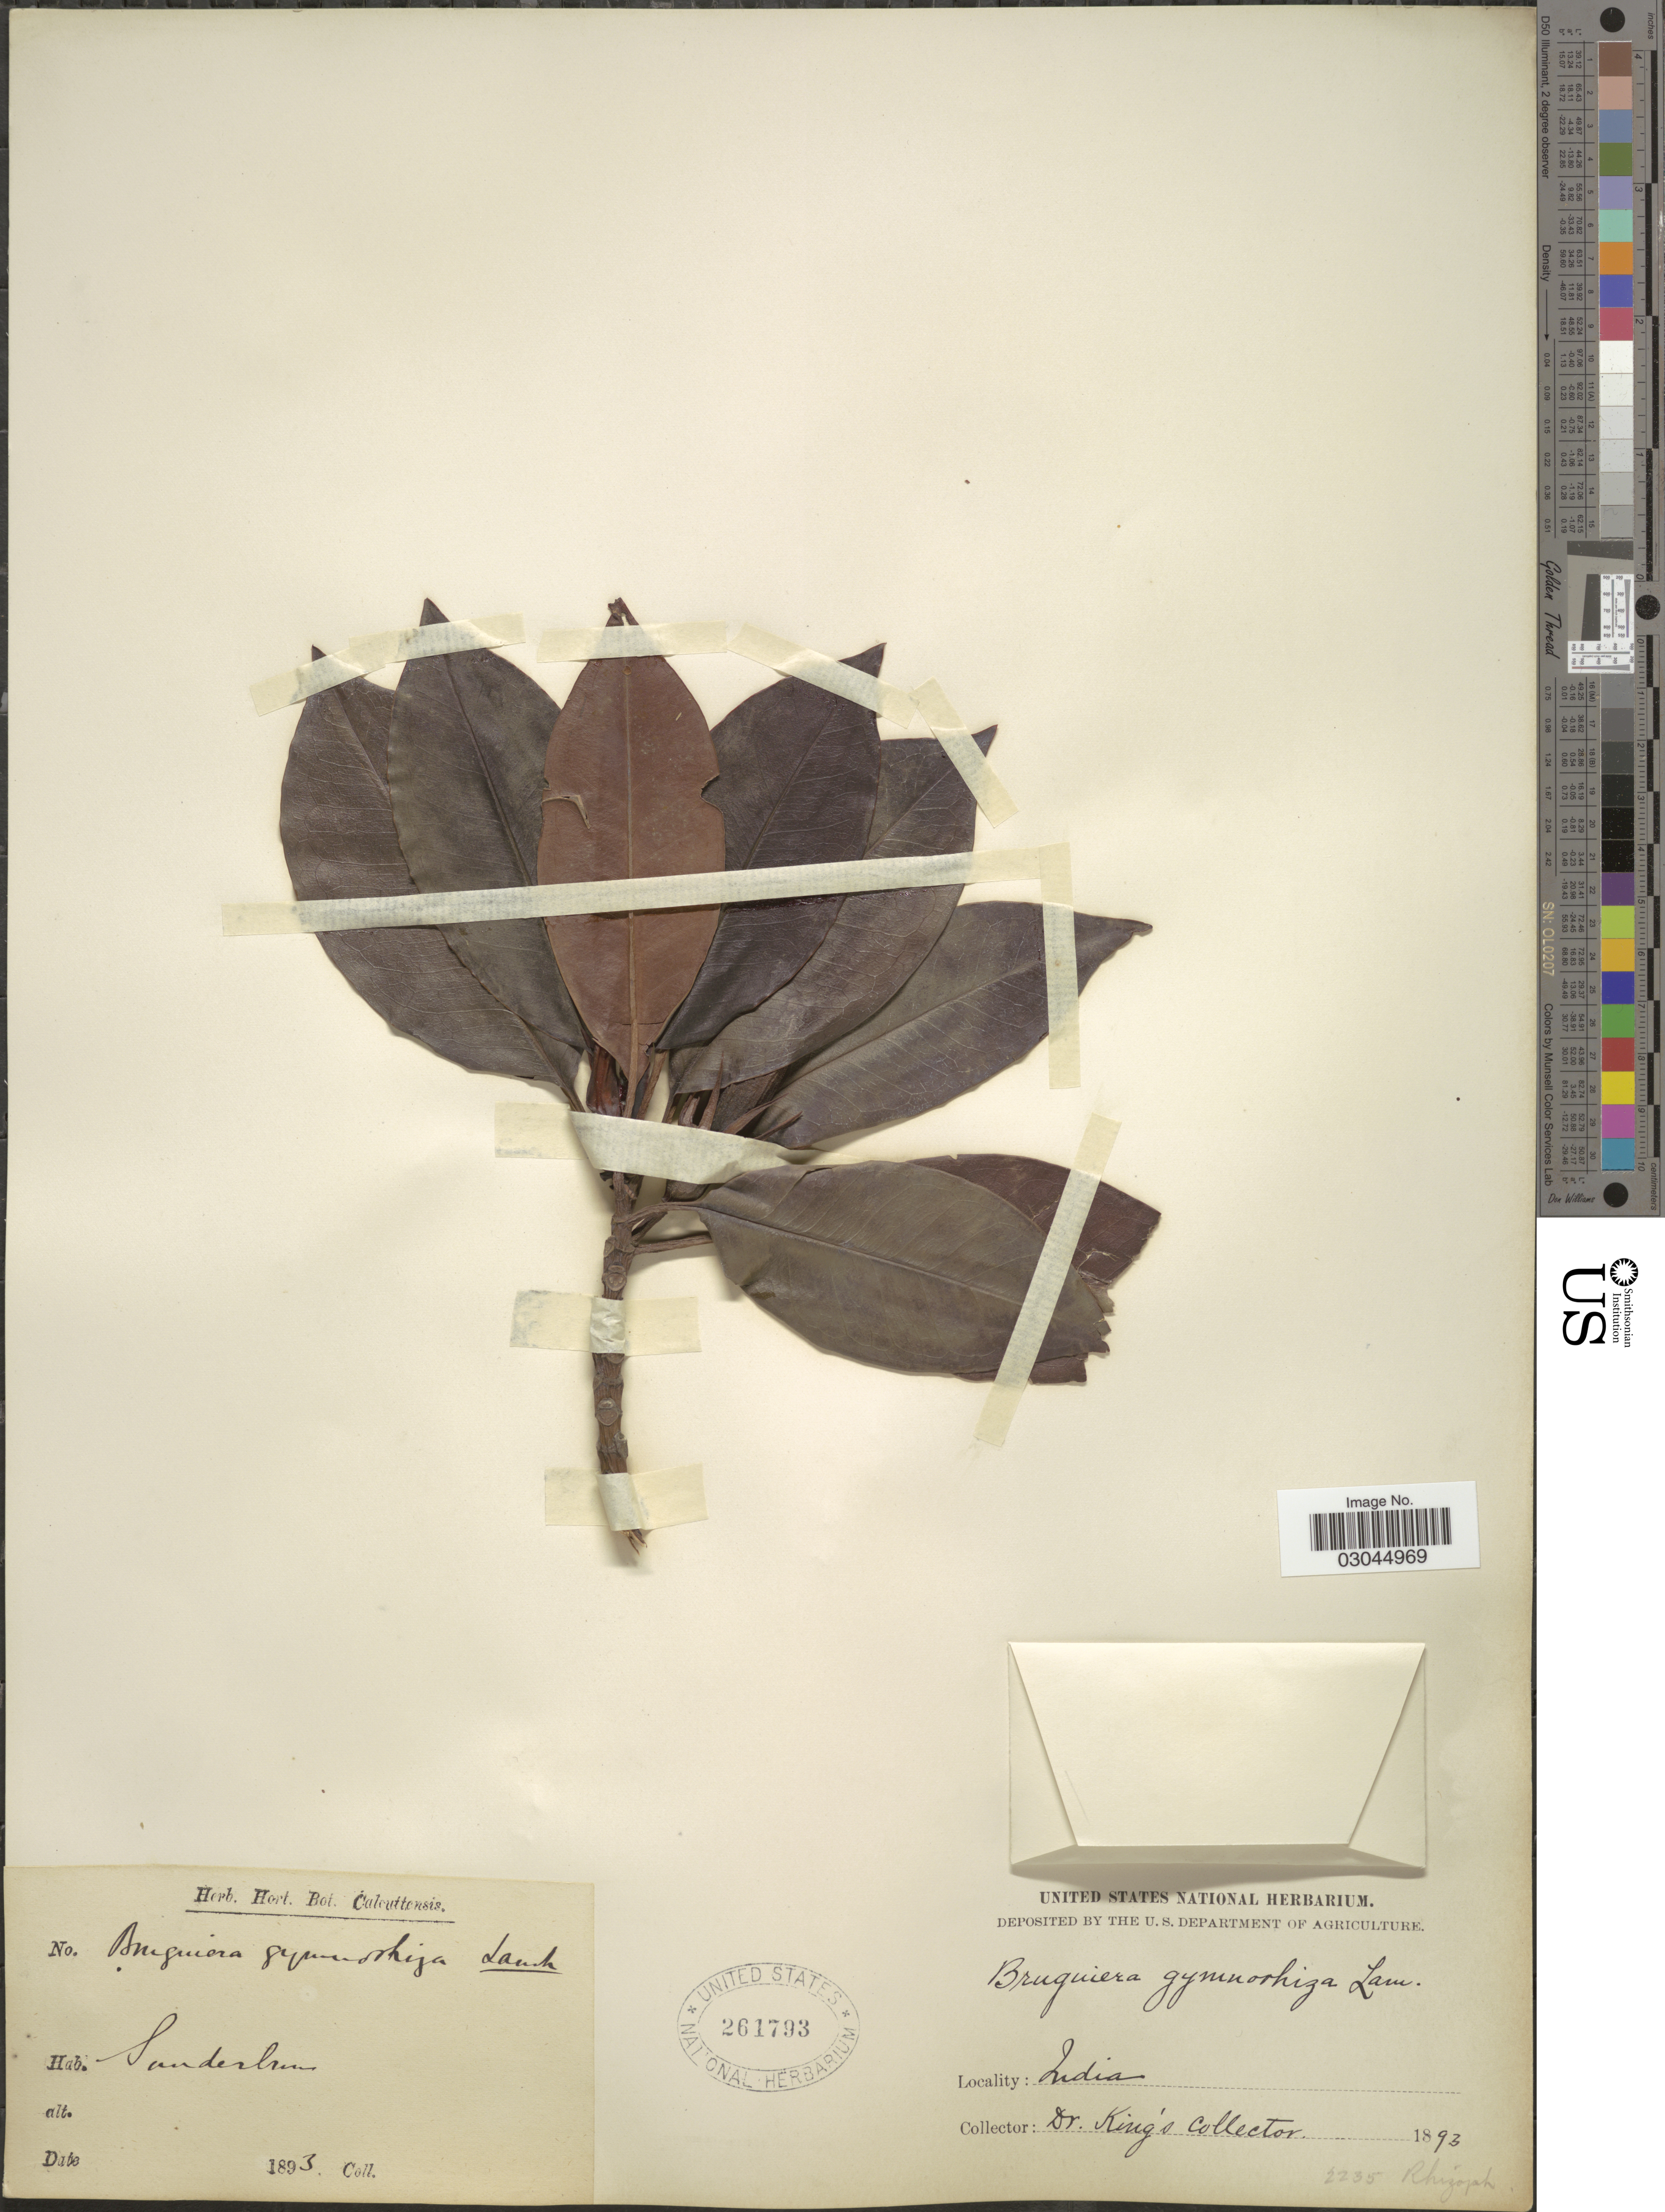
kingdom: Plantae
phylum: Tracheophyta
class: Magnoliopsida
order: Malpighiales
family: Rhizophoraceae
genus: Bruguiera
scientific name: Bruguiera gymnorhiza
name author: (L.) Savigny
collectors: Dr. King's collector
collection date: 1893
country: India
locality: Sunderbans.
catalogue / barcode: US 261793